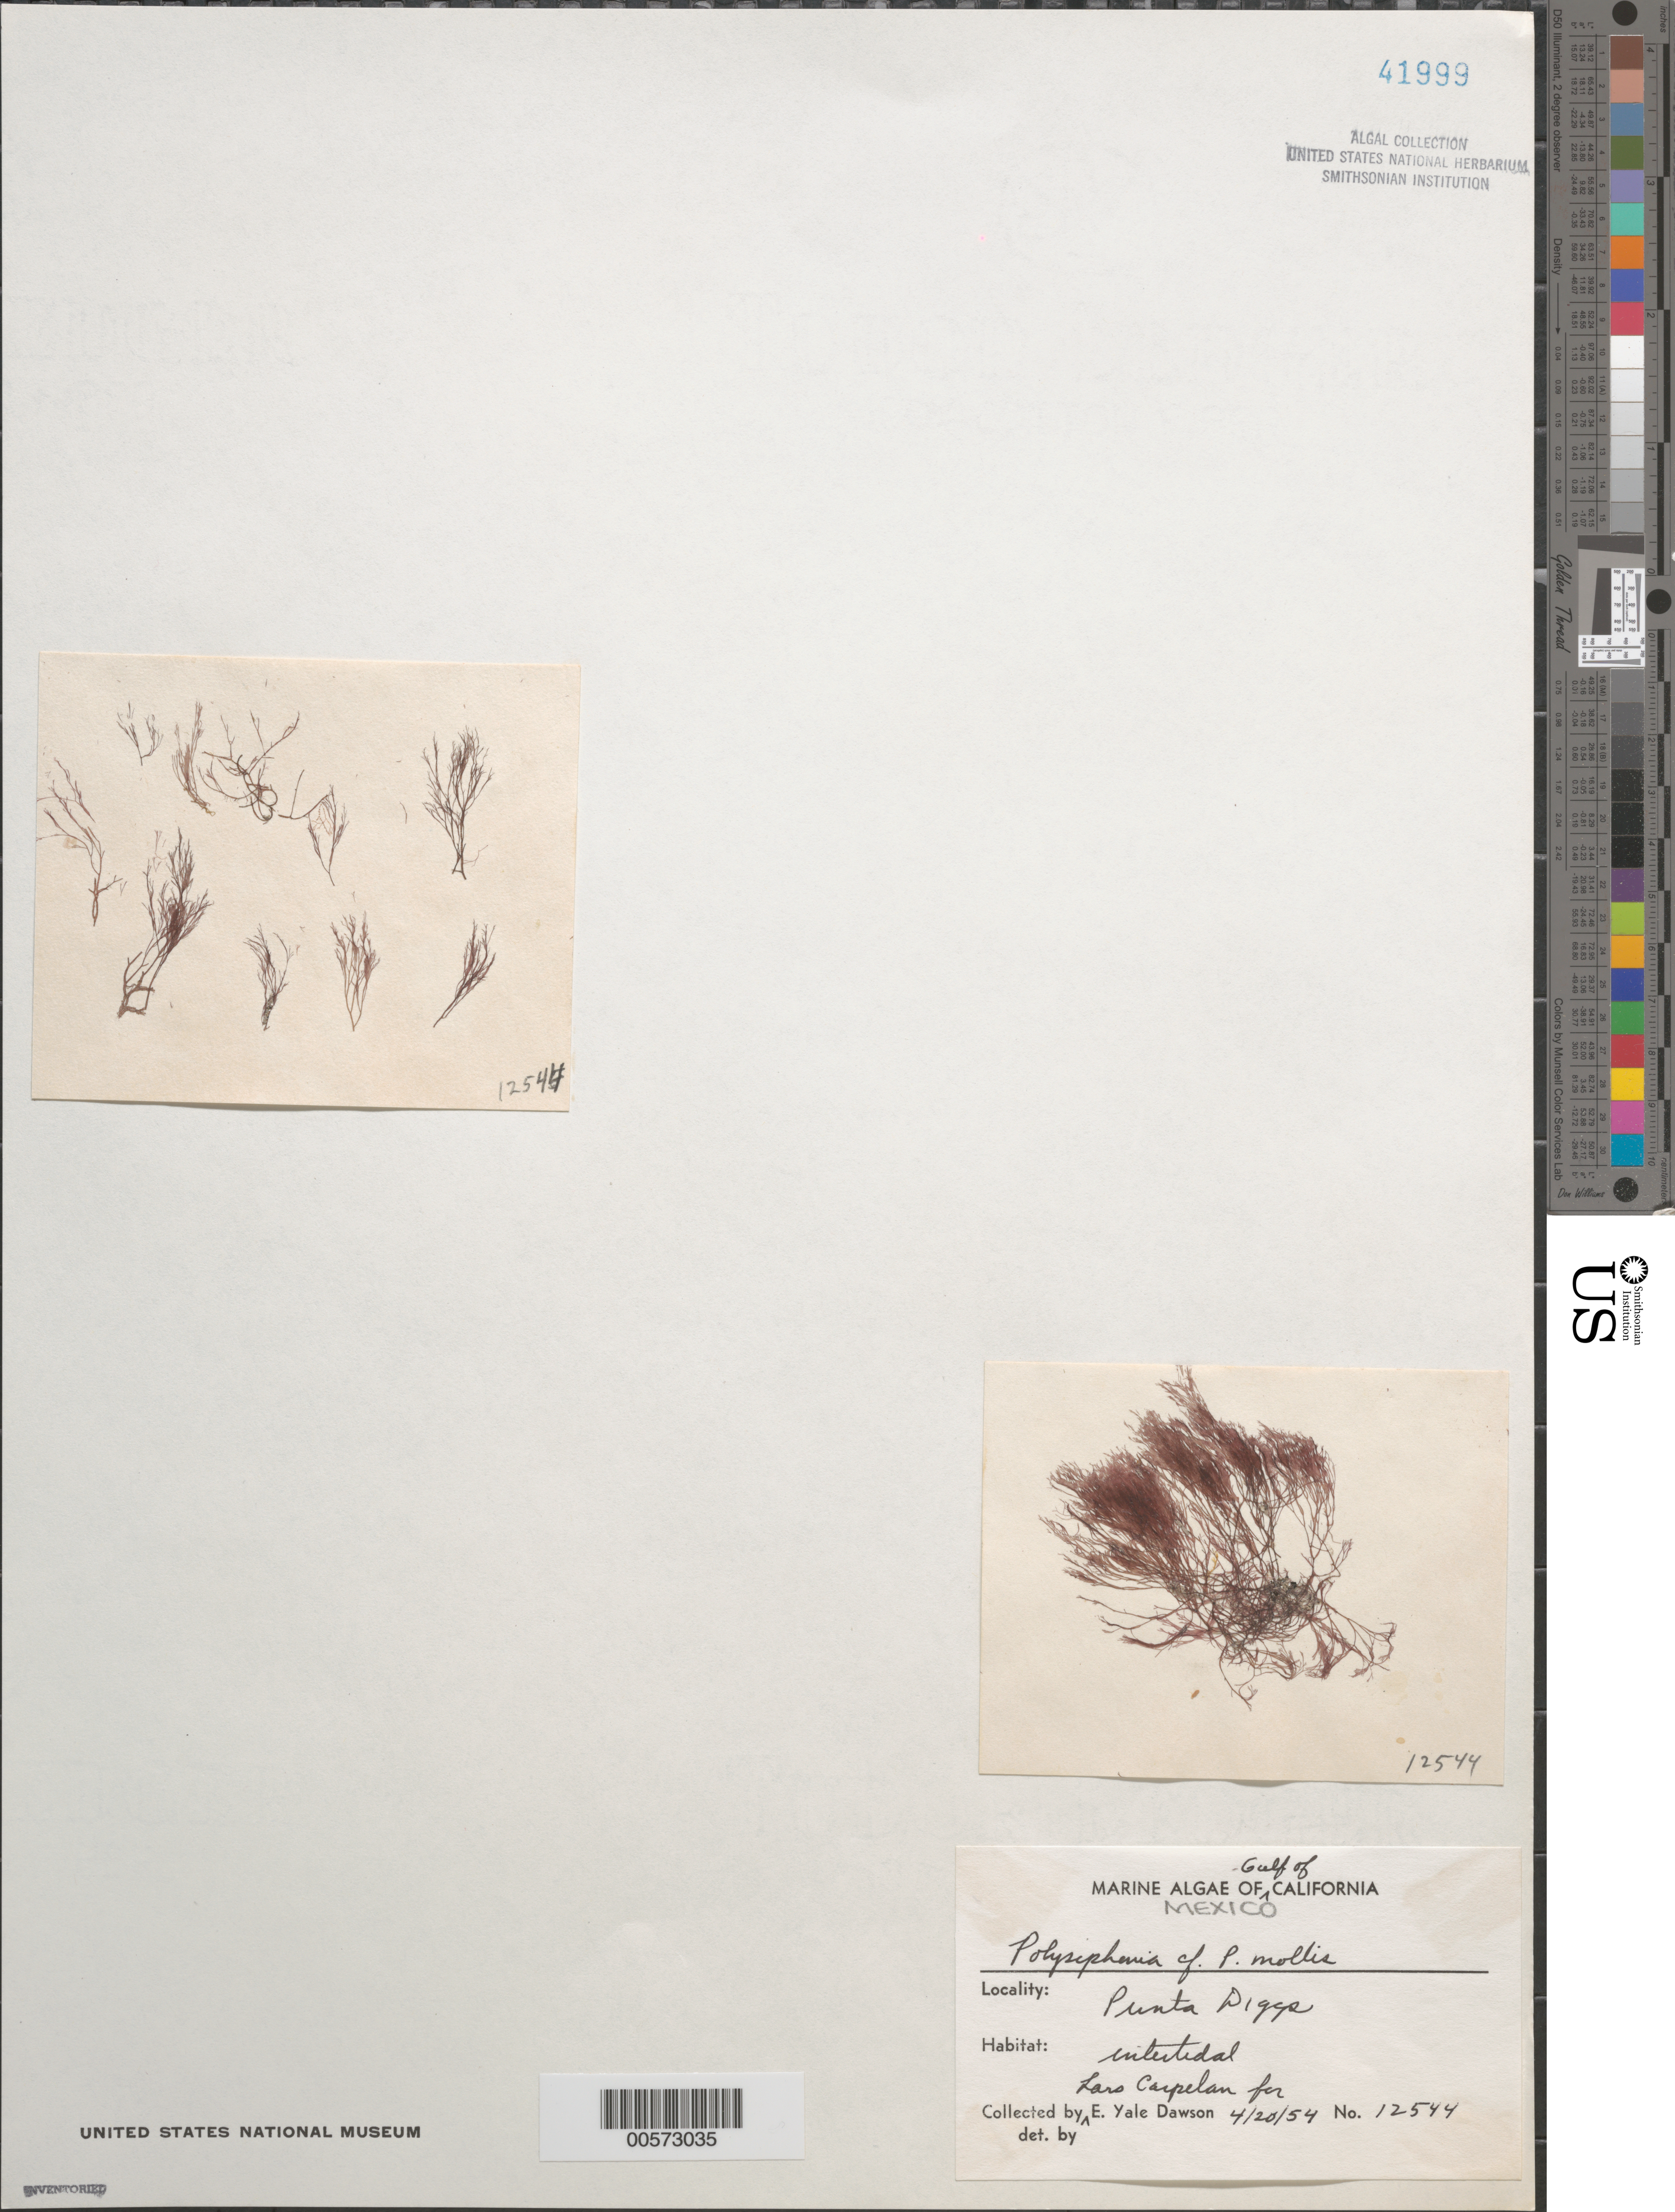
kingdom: Plantae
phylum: Rhodophyta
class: Florideophyceae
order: Ceramiales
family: Rhodomelaceae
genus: Polysiphonia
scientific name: Polysiphonia mollis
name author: Hook. f. & Harv.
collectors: L. Carpelan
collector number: EYD 12544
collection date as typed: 20 Apr 1954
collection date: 1954-04-20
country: Mexico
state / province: Baja California Norte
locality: Punta Diggs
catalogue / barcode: US 41999